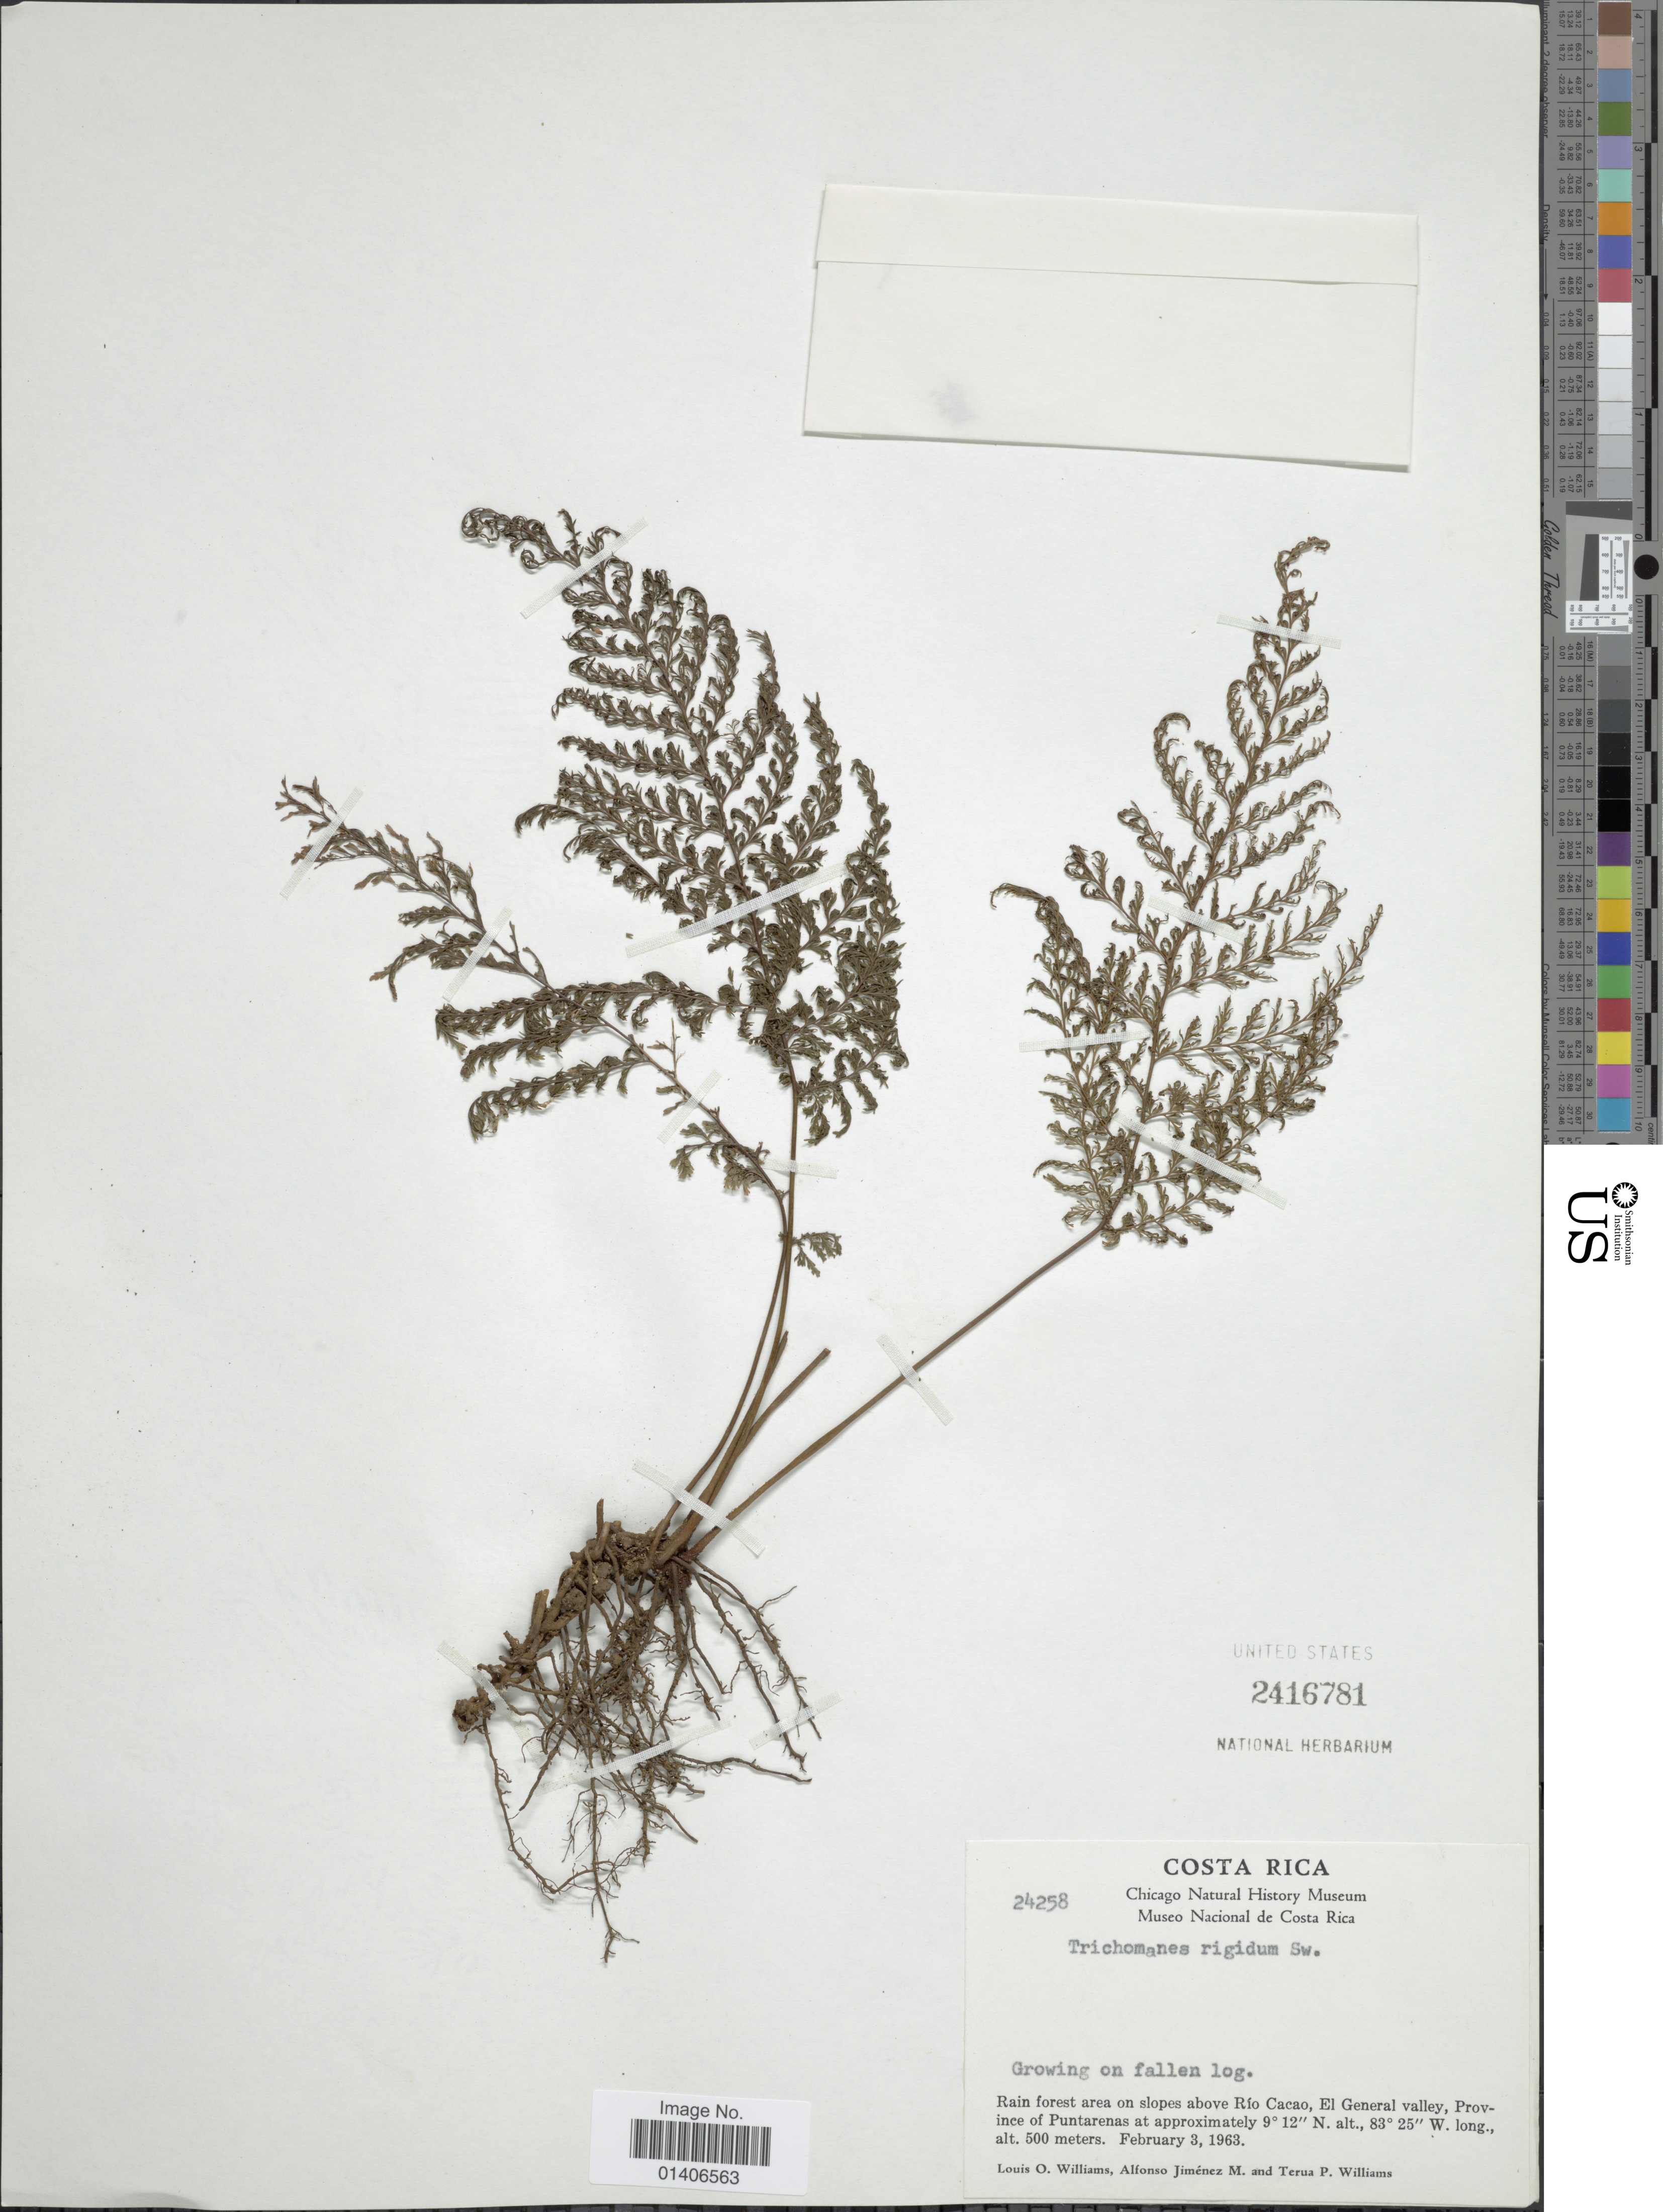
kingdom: Plantae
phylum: Tracheophyta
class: Polypodiopsida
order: Hymenophyllales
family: Hymenophyllaceae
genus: Abrodictyum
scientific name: Abrodictyum rigidum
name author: (Sw.) Ebihara & Dubuisson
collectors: L. O. Williams, A. Jiménez M. & T. P. Williams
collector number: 24258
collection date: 1963-02-03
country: Costa Rica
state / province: Puntarenas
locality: Rain forest area on slopes above Río Cacao, El general valley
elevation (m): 500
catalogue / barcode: US 2416781